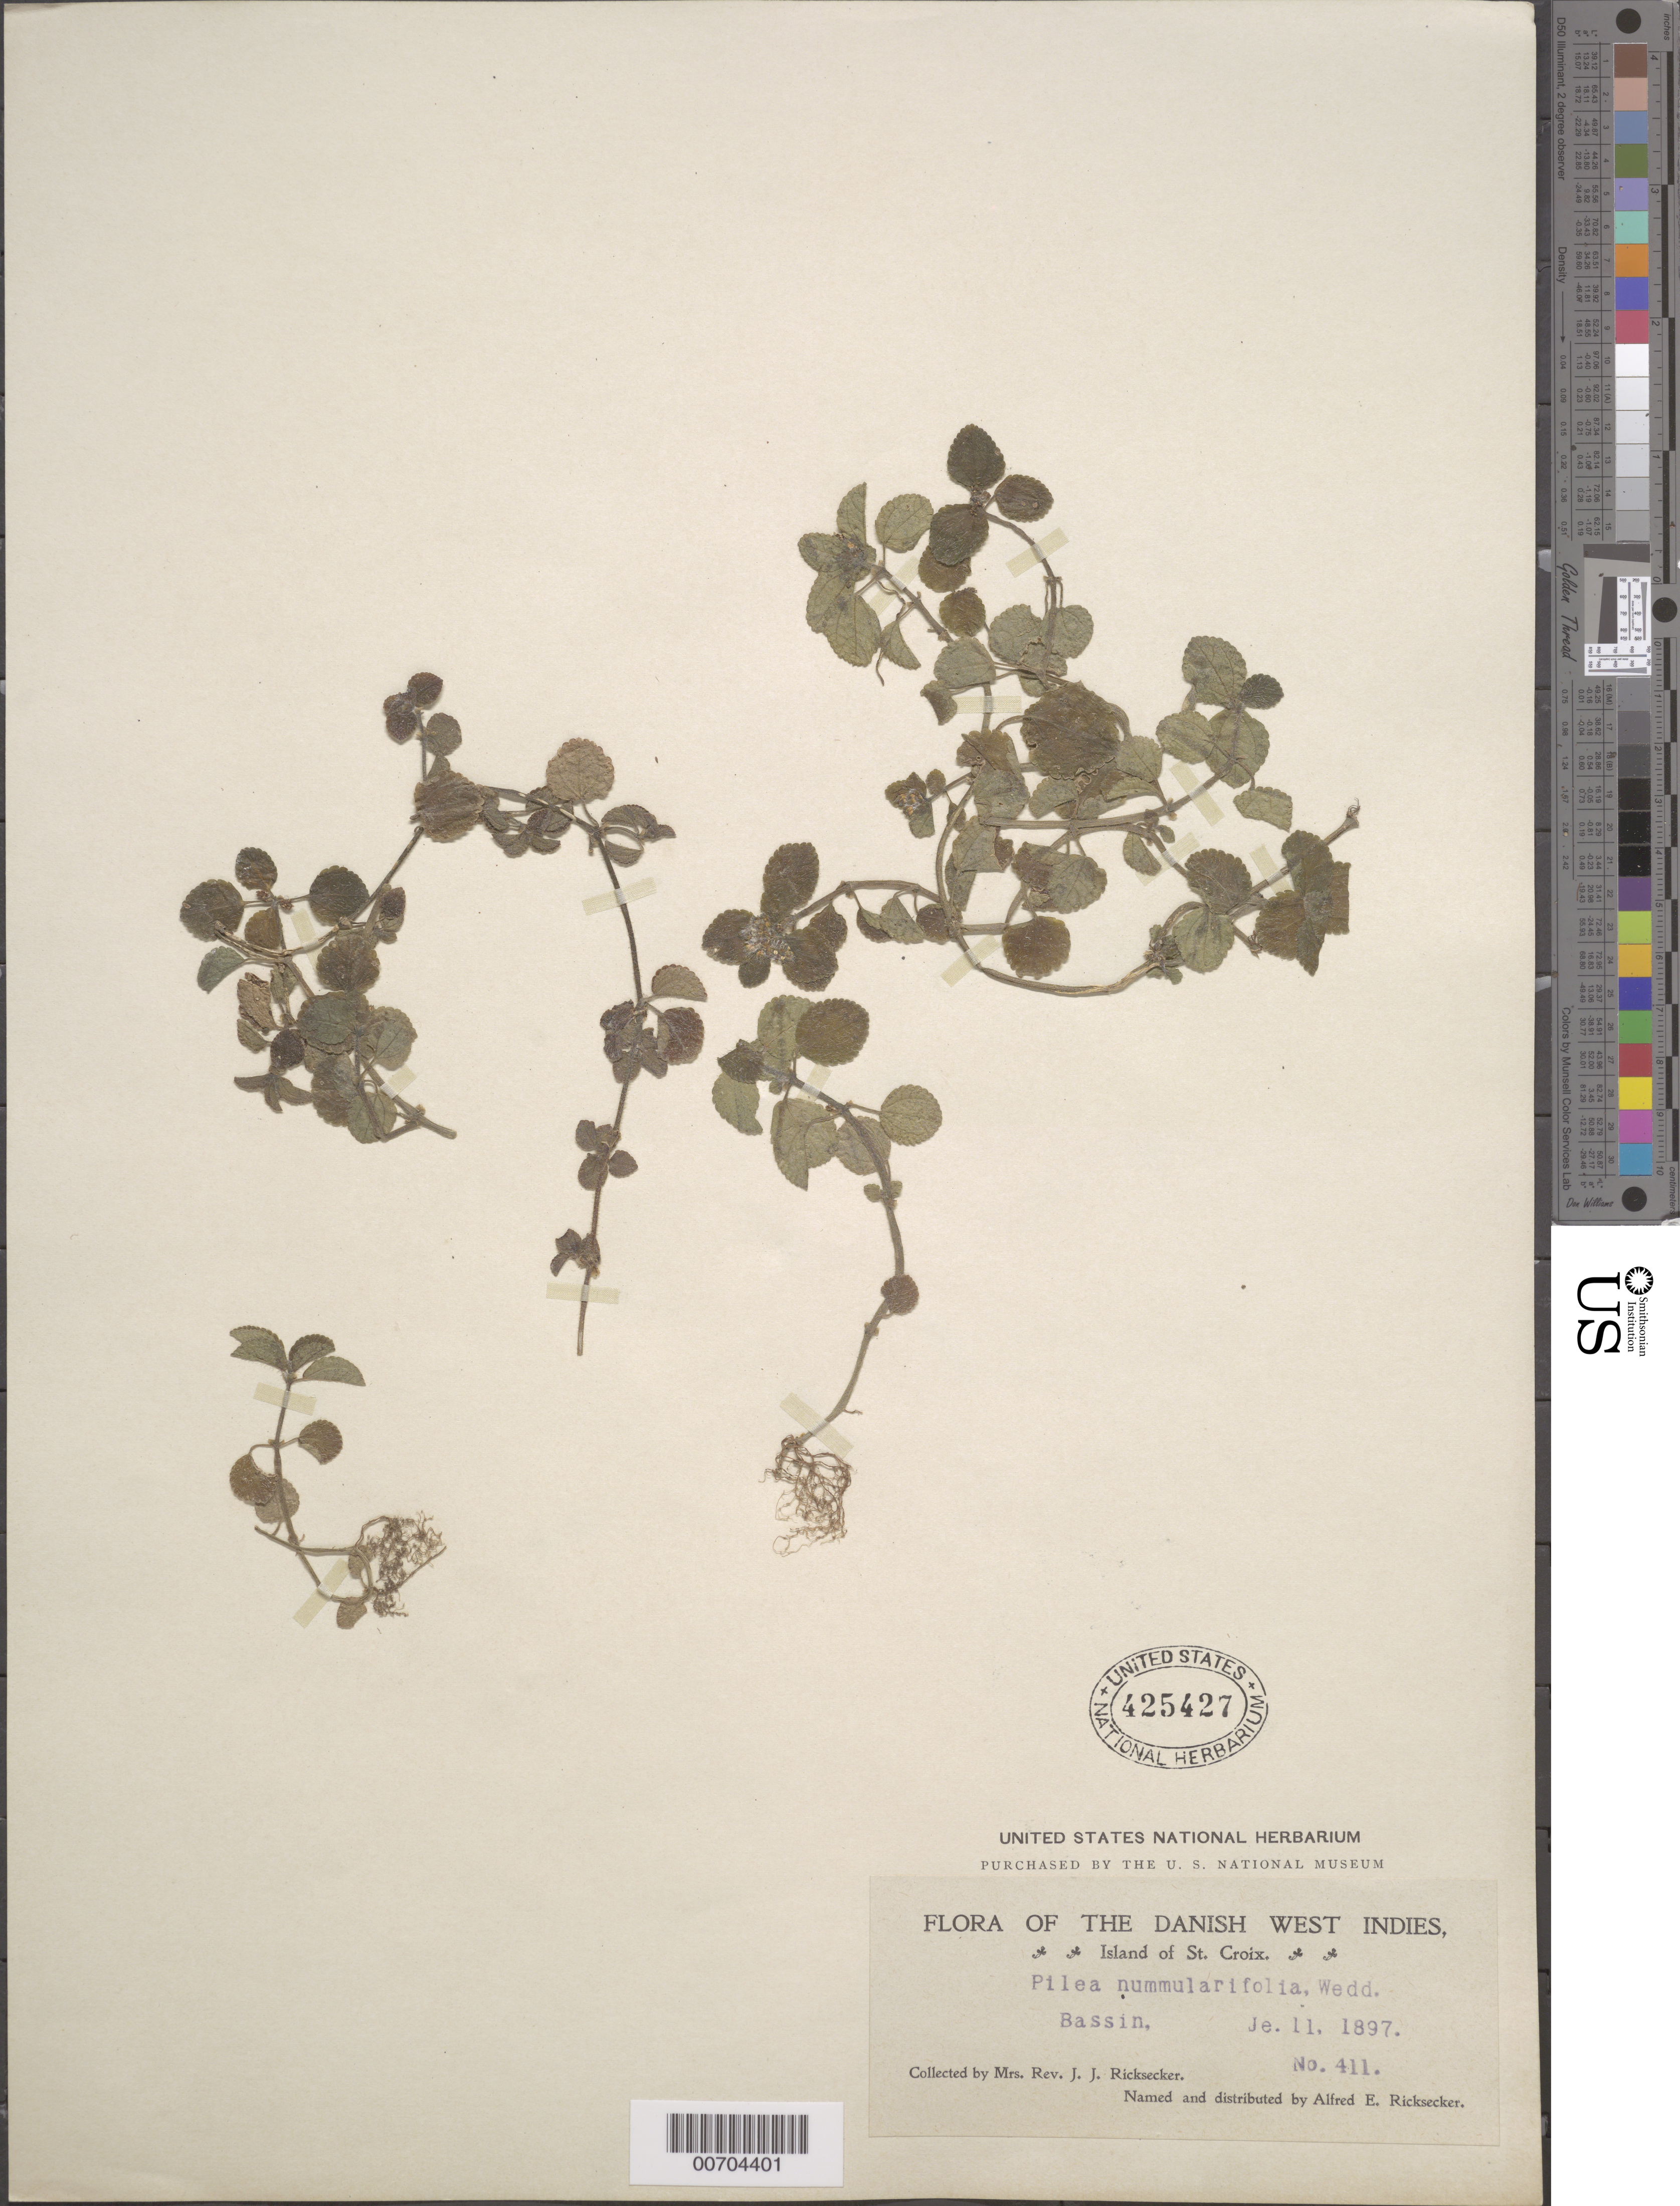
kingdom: Plantae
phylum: Tracheophyta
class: Magnoliopsida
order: Rosales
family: Urticaceae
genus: Pilea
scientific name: Pilea nummulariifolia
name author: (Sw.) Wedd.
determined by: Ricksecker, A. E.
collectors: A. E. Ricksecker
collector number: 411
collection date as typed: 11 Jun 1897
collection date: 1897-06-11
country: U.S. Virgin Islands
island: St. Croix Island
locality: Bassin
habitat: Bassin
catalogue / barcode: US 425427